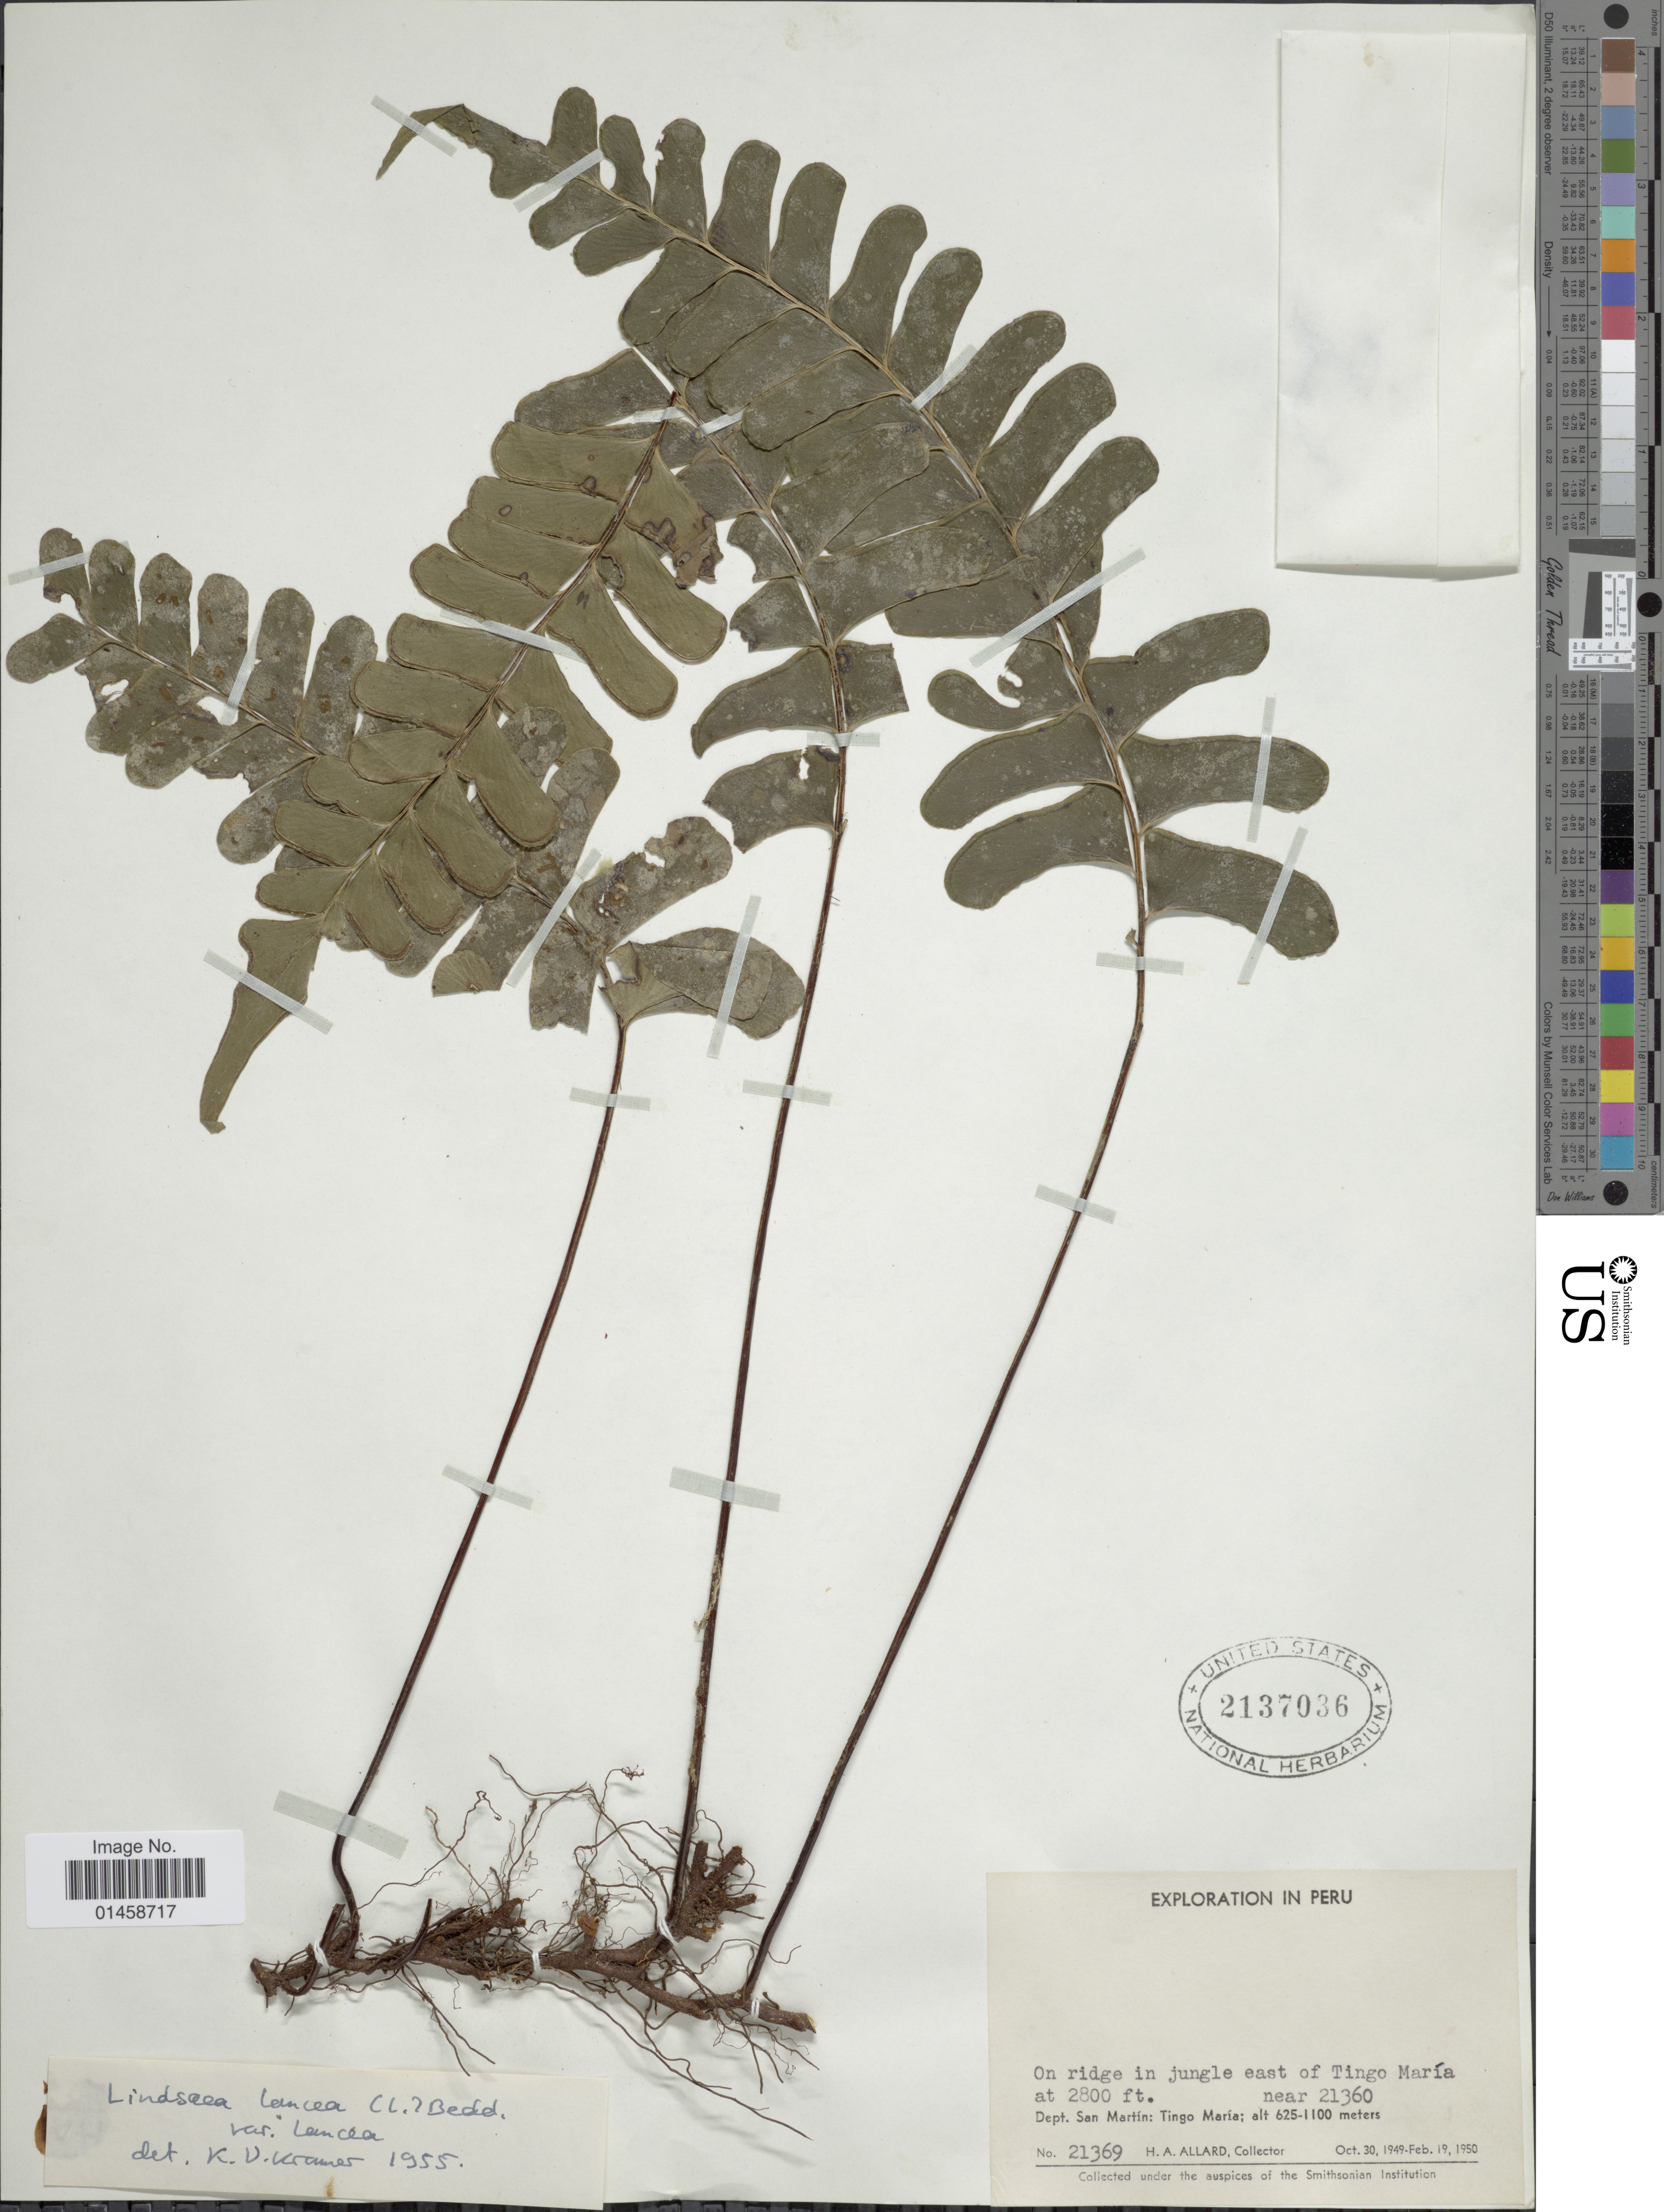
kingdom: Plantae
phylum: Tracheophyta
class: Polypodiopsida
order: Polypodiales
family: Lindsaeaceae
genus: Lindsaea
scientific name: Lindsaea lancea var. falcata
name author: (Dryand.) Rosenst.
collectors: H. A. Allard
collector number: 21369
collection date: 1949-10-30/1950-02-19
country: Peru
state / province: San Martín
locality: On ridge in jungle east of Tingo María near 21360, Tingo María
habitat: on ridge in jungle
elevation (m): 625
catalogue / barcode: US 2137039